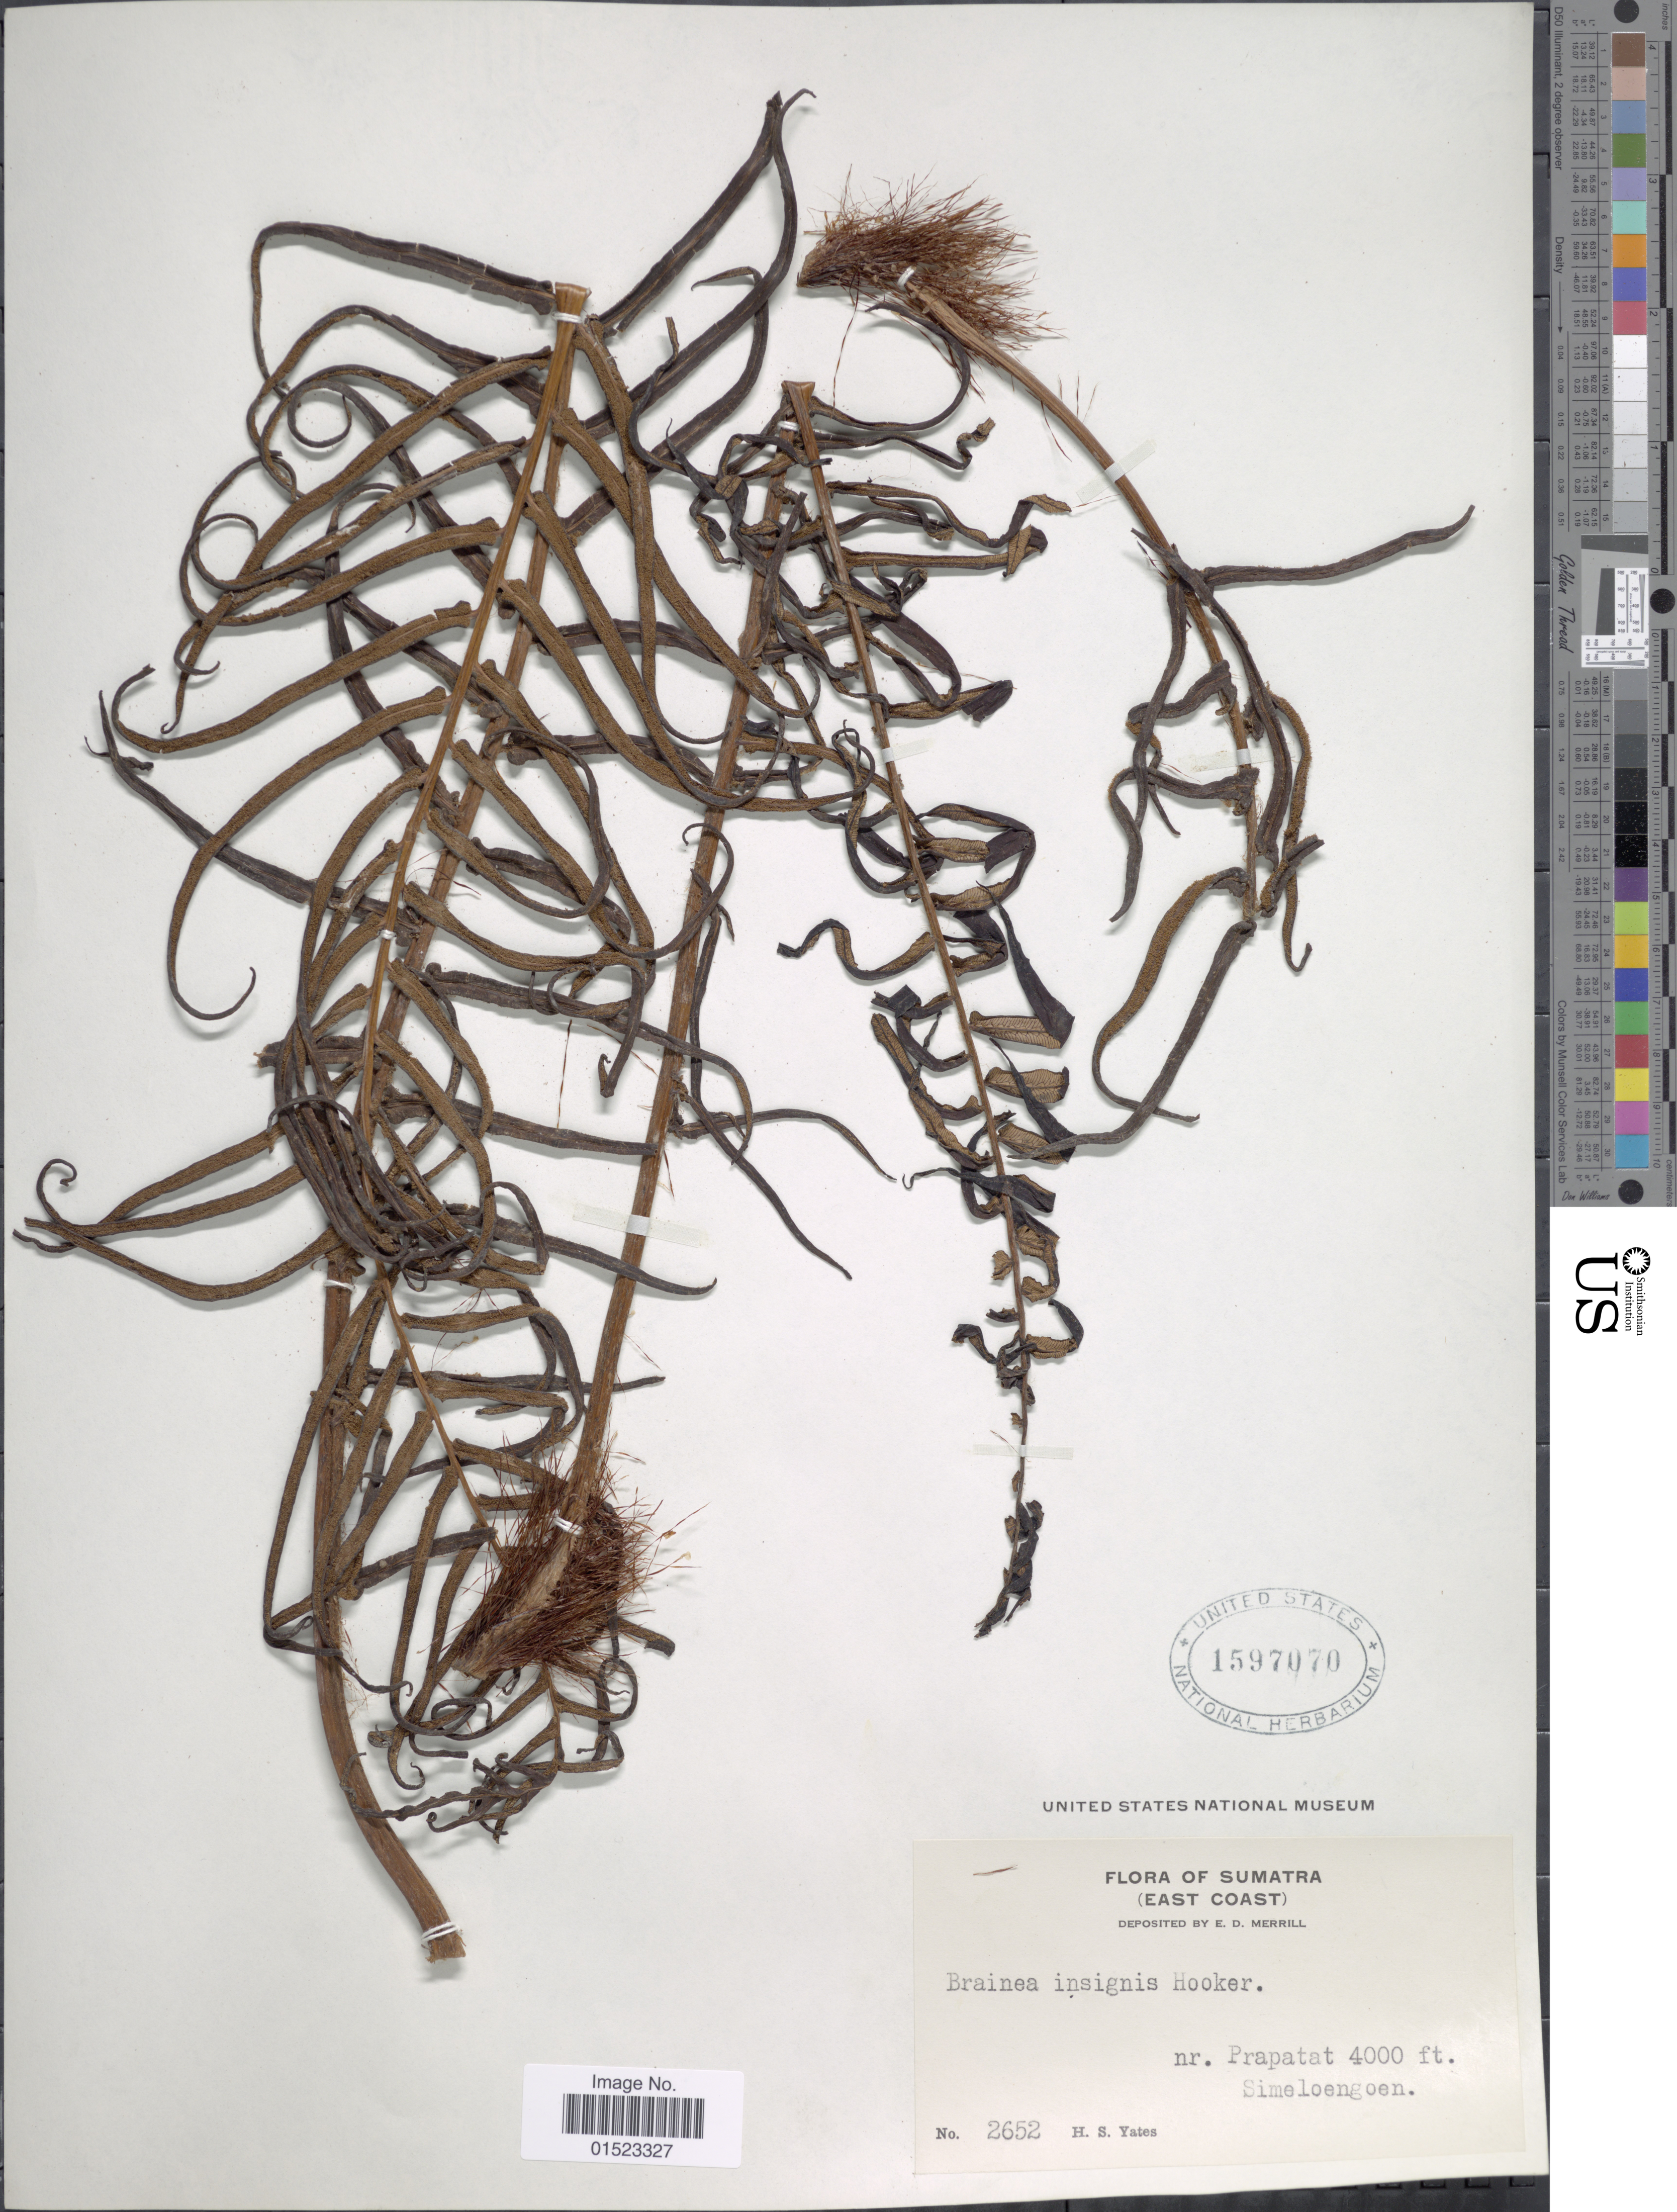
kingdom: Plantae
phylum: Tracheophyta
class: Polypodiopsida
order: Polypodiales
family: Blechnaceae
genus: Brainea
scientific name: Brainea insignis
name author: (Hook.) J. Sm.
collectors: H. S. Yates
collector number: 2652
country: Indonesia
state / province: Sumatra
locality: Sumatra (East Coast), nr. Prapatat, Simeloengoen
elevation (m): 1219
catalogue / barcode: US 1597070